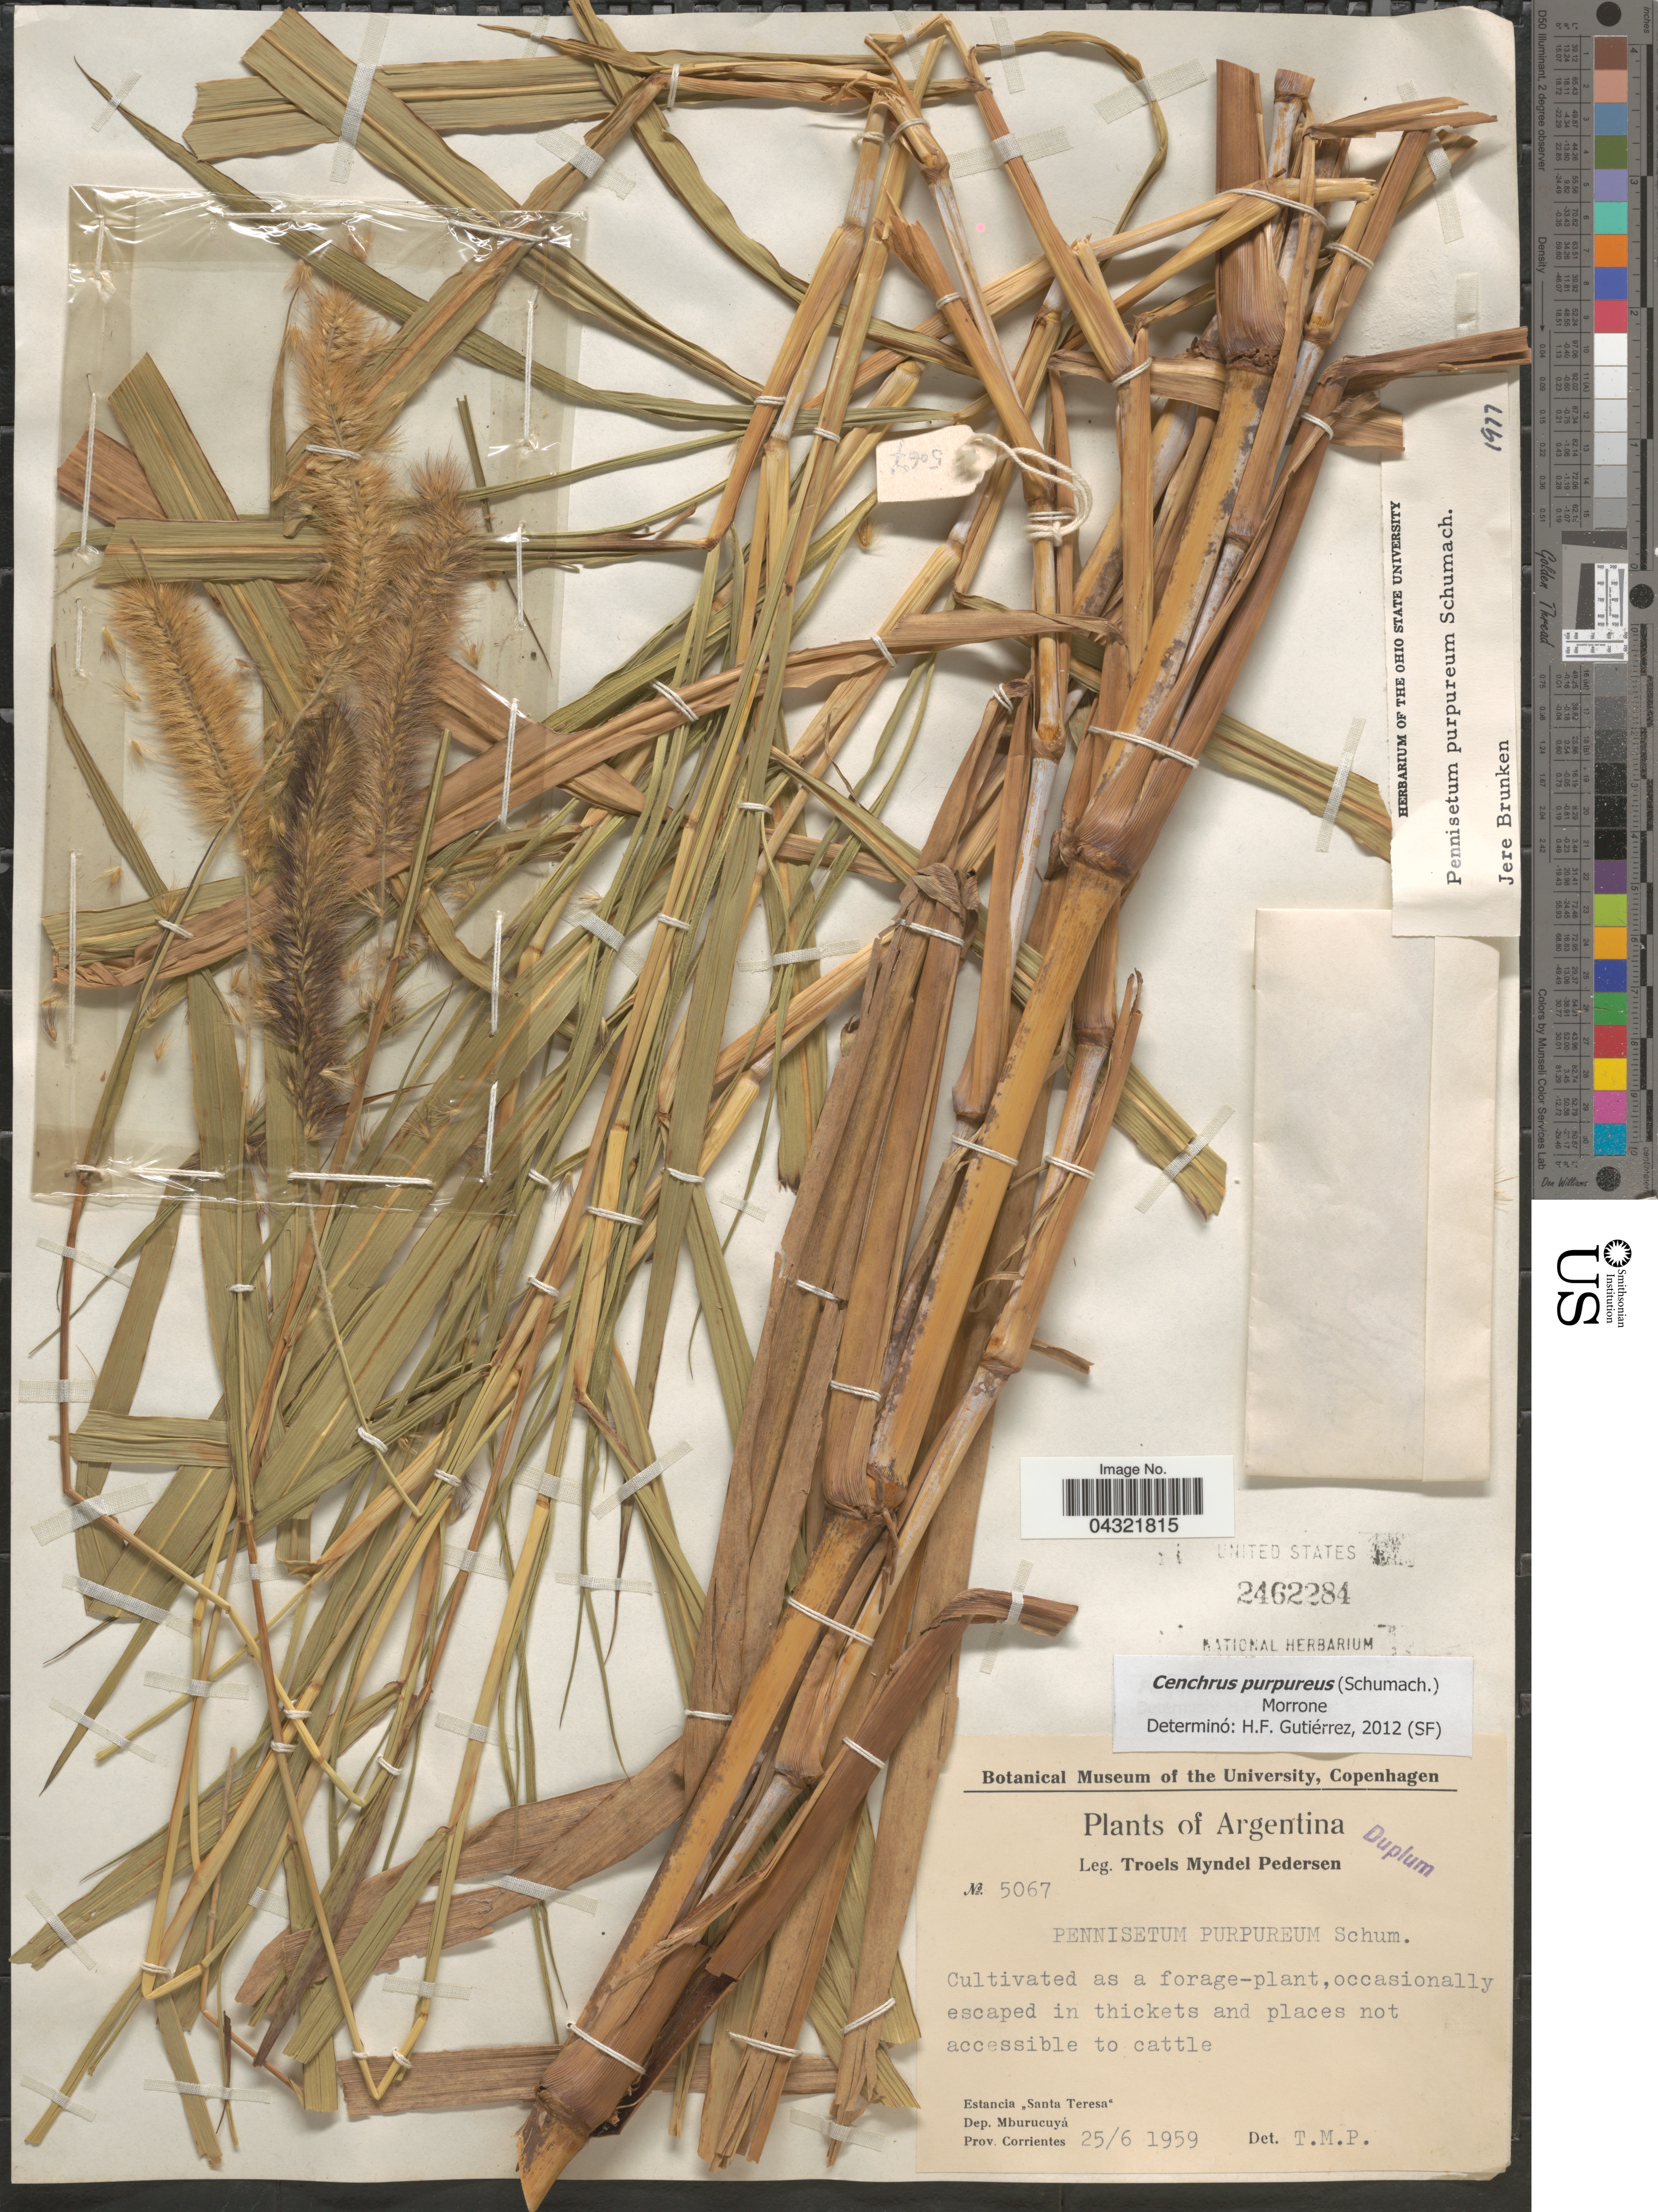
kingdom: Plantae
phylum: Tracheophyta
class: Liliopsida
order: Poales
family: Poaceae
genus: Cenchrus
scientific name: Cenchrus purpureus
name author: (Schumach.) Morrone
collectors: T. Pederson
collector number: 5067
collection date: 1959-06-25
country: Argentina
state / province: Corrientes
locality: Cultivated as a forage plant, occasionally escaped in thickets and places not accessible to cattle. Estancia "Santa Teresa". Dep. Mburucuyá.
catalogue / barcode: US 2462284